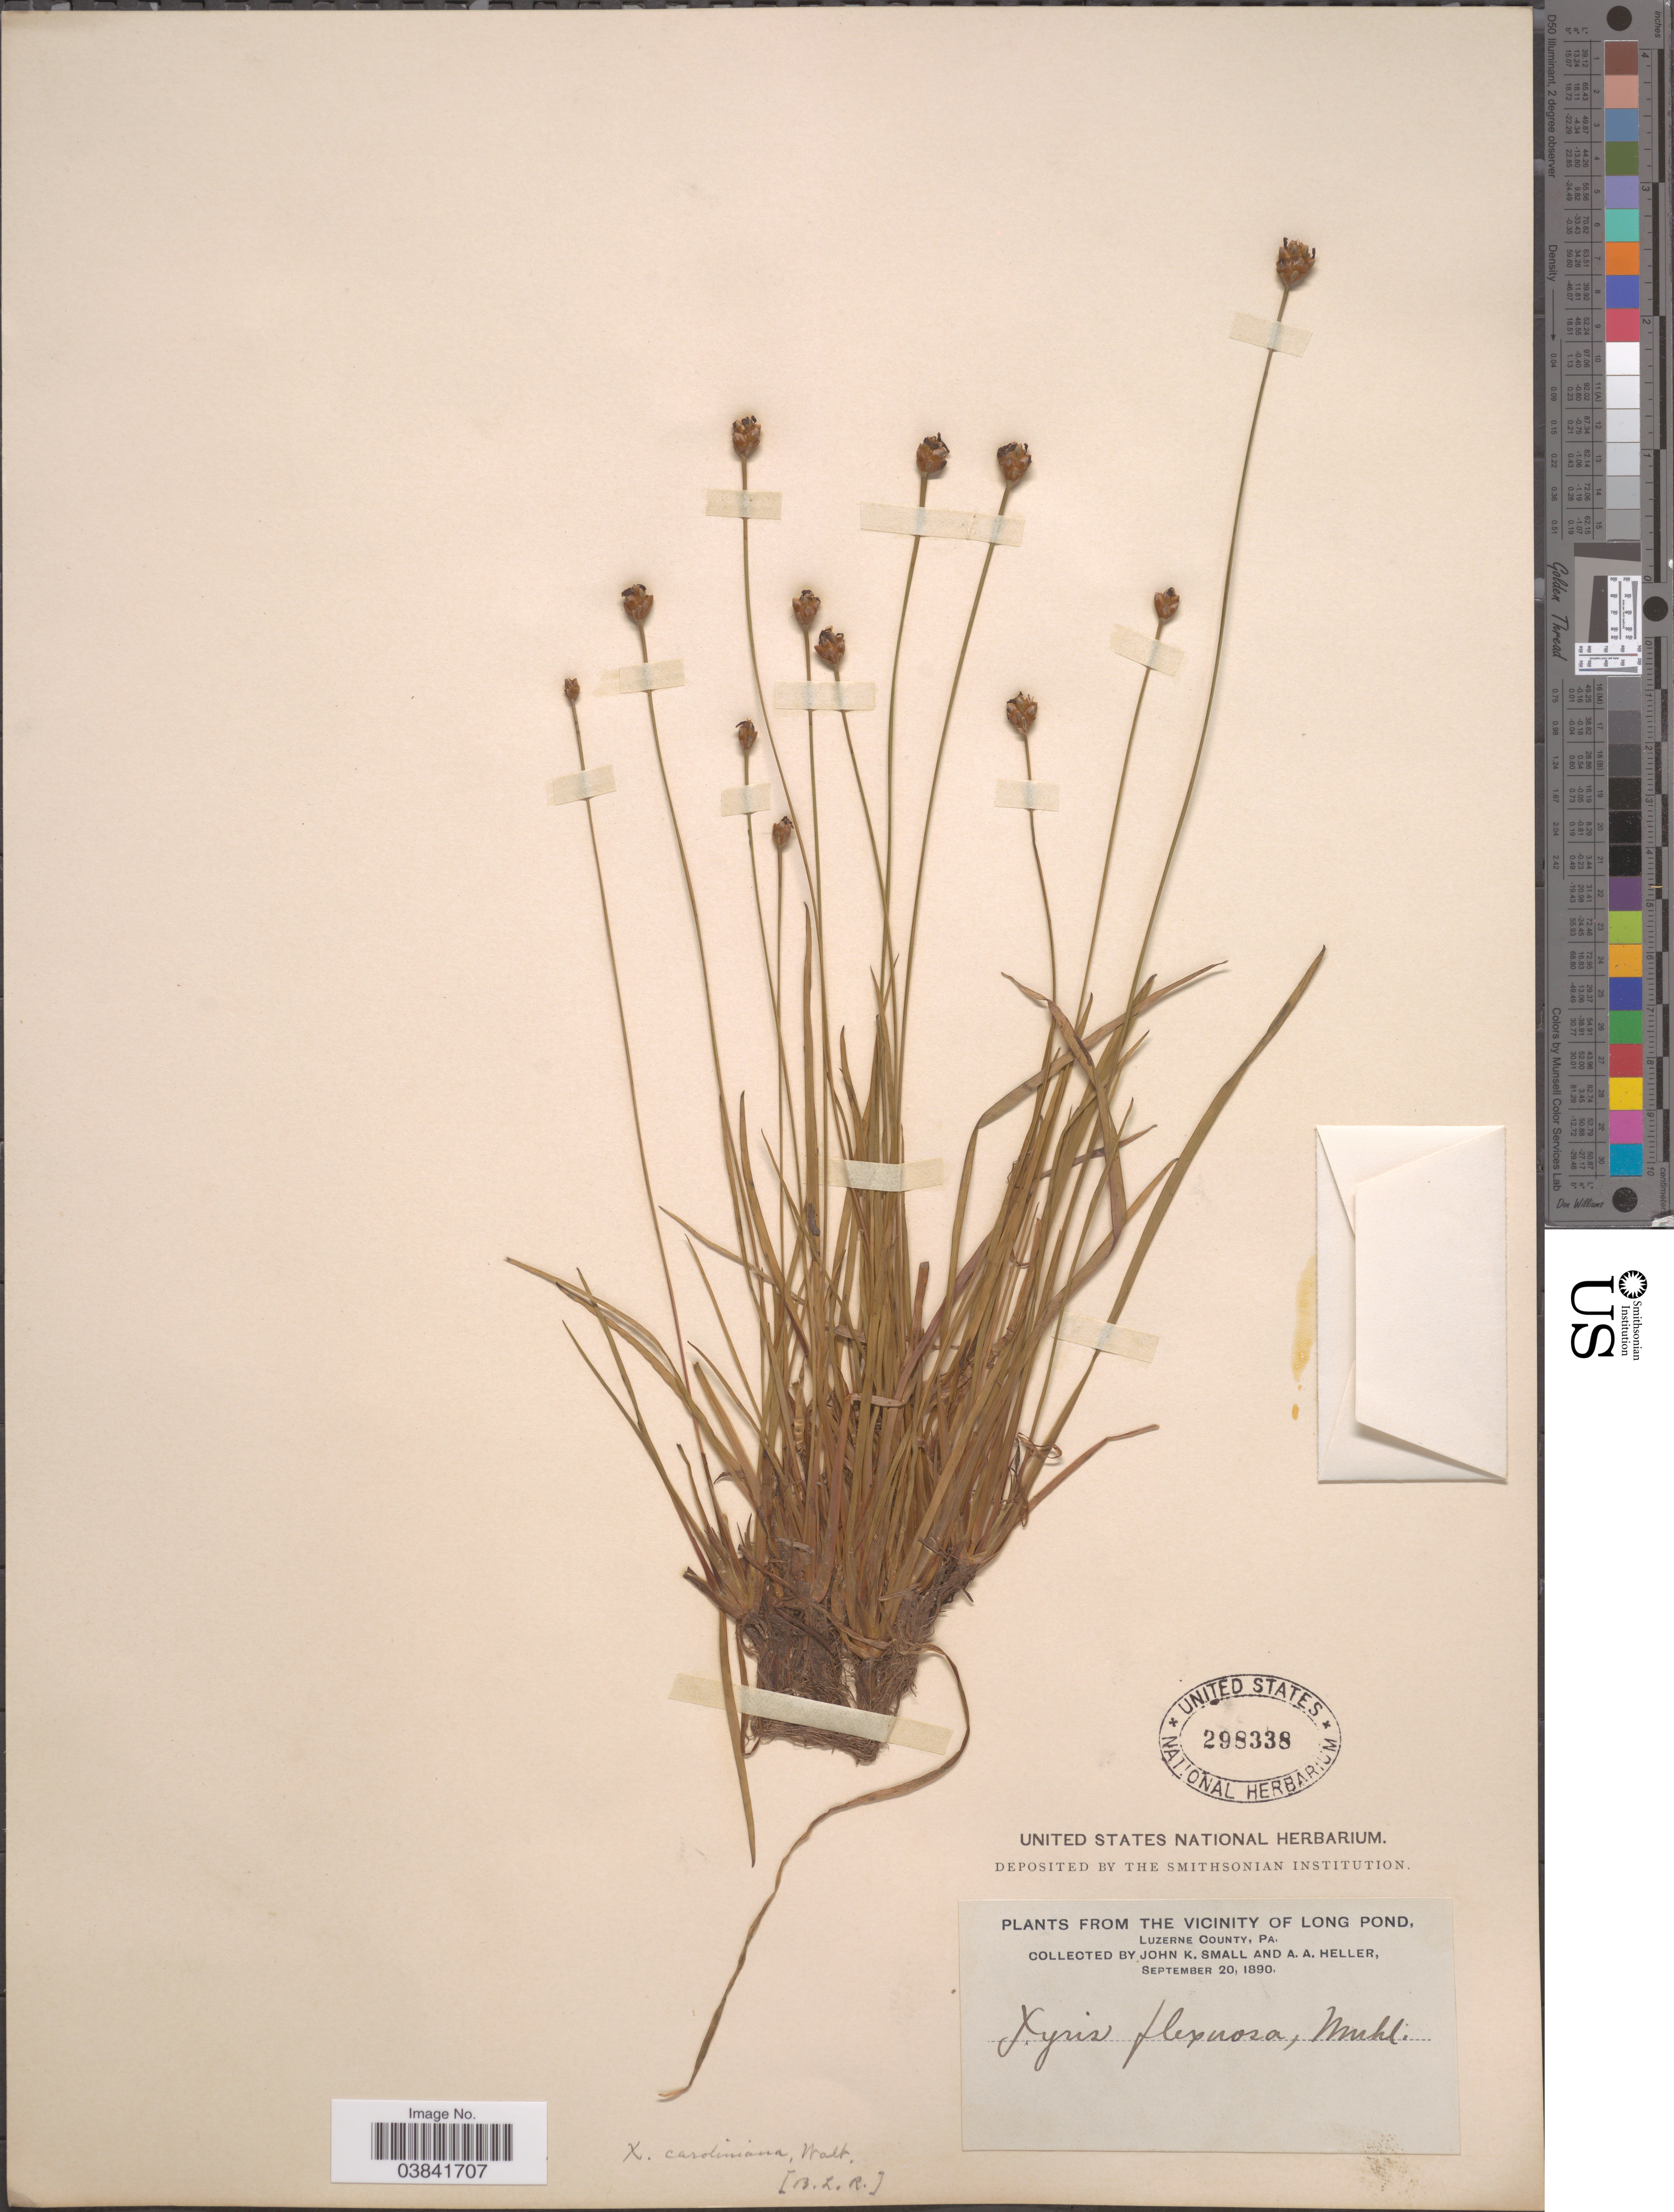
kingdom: Plantae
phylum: Tracheophyta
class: Liliopsida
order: Poales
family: Xyridaceae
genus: Xyris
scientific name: Xyris difformis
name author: Chapm.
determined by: Strong, Mark T., (BOT), Smithsonian Institution - National Museum of Natural History (UNITED STATES)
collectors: J. K. Small & A. A. Heller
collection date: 1890-09-20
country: United States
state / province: Pennsylvania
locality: The Vicinity of Long Pond, Luzerne County.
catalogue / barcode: US 298338